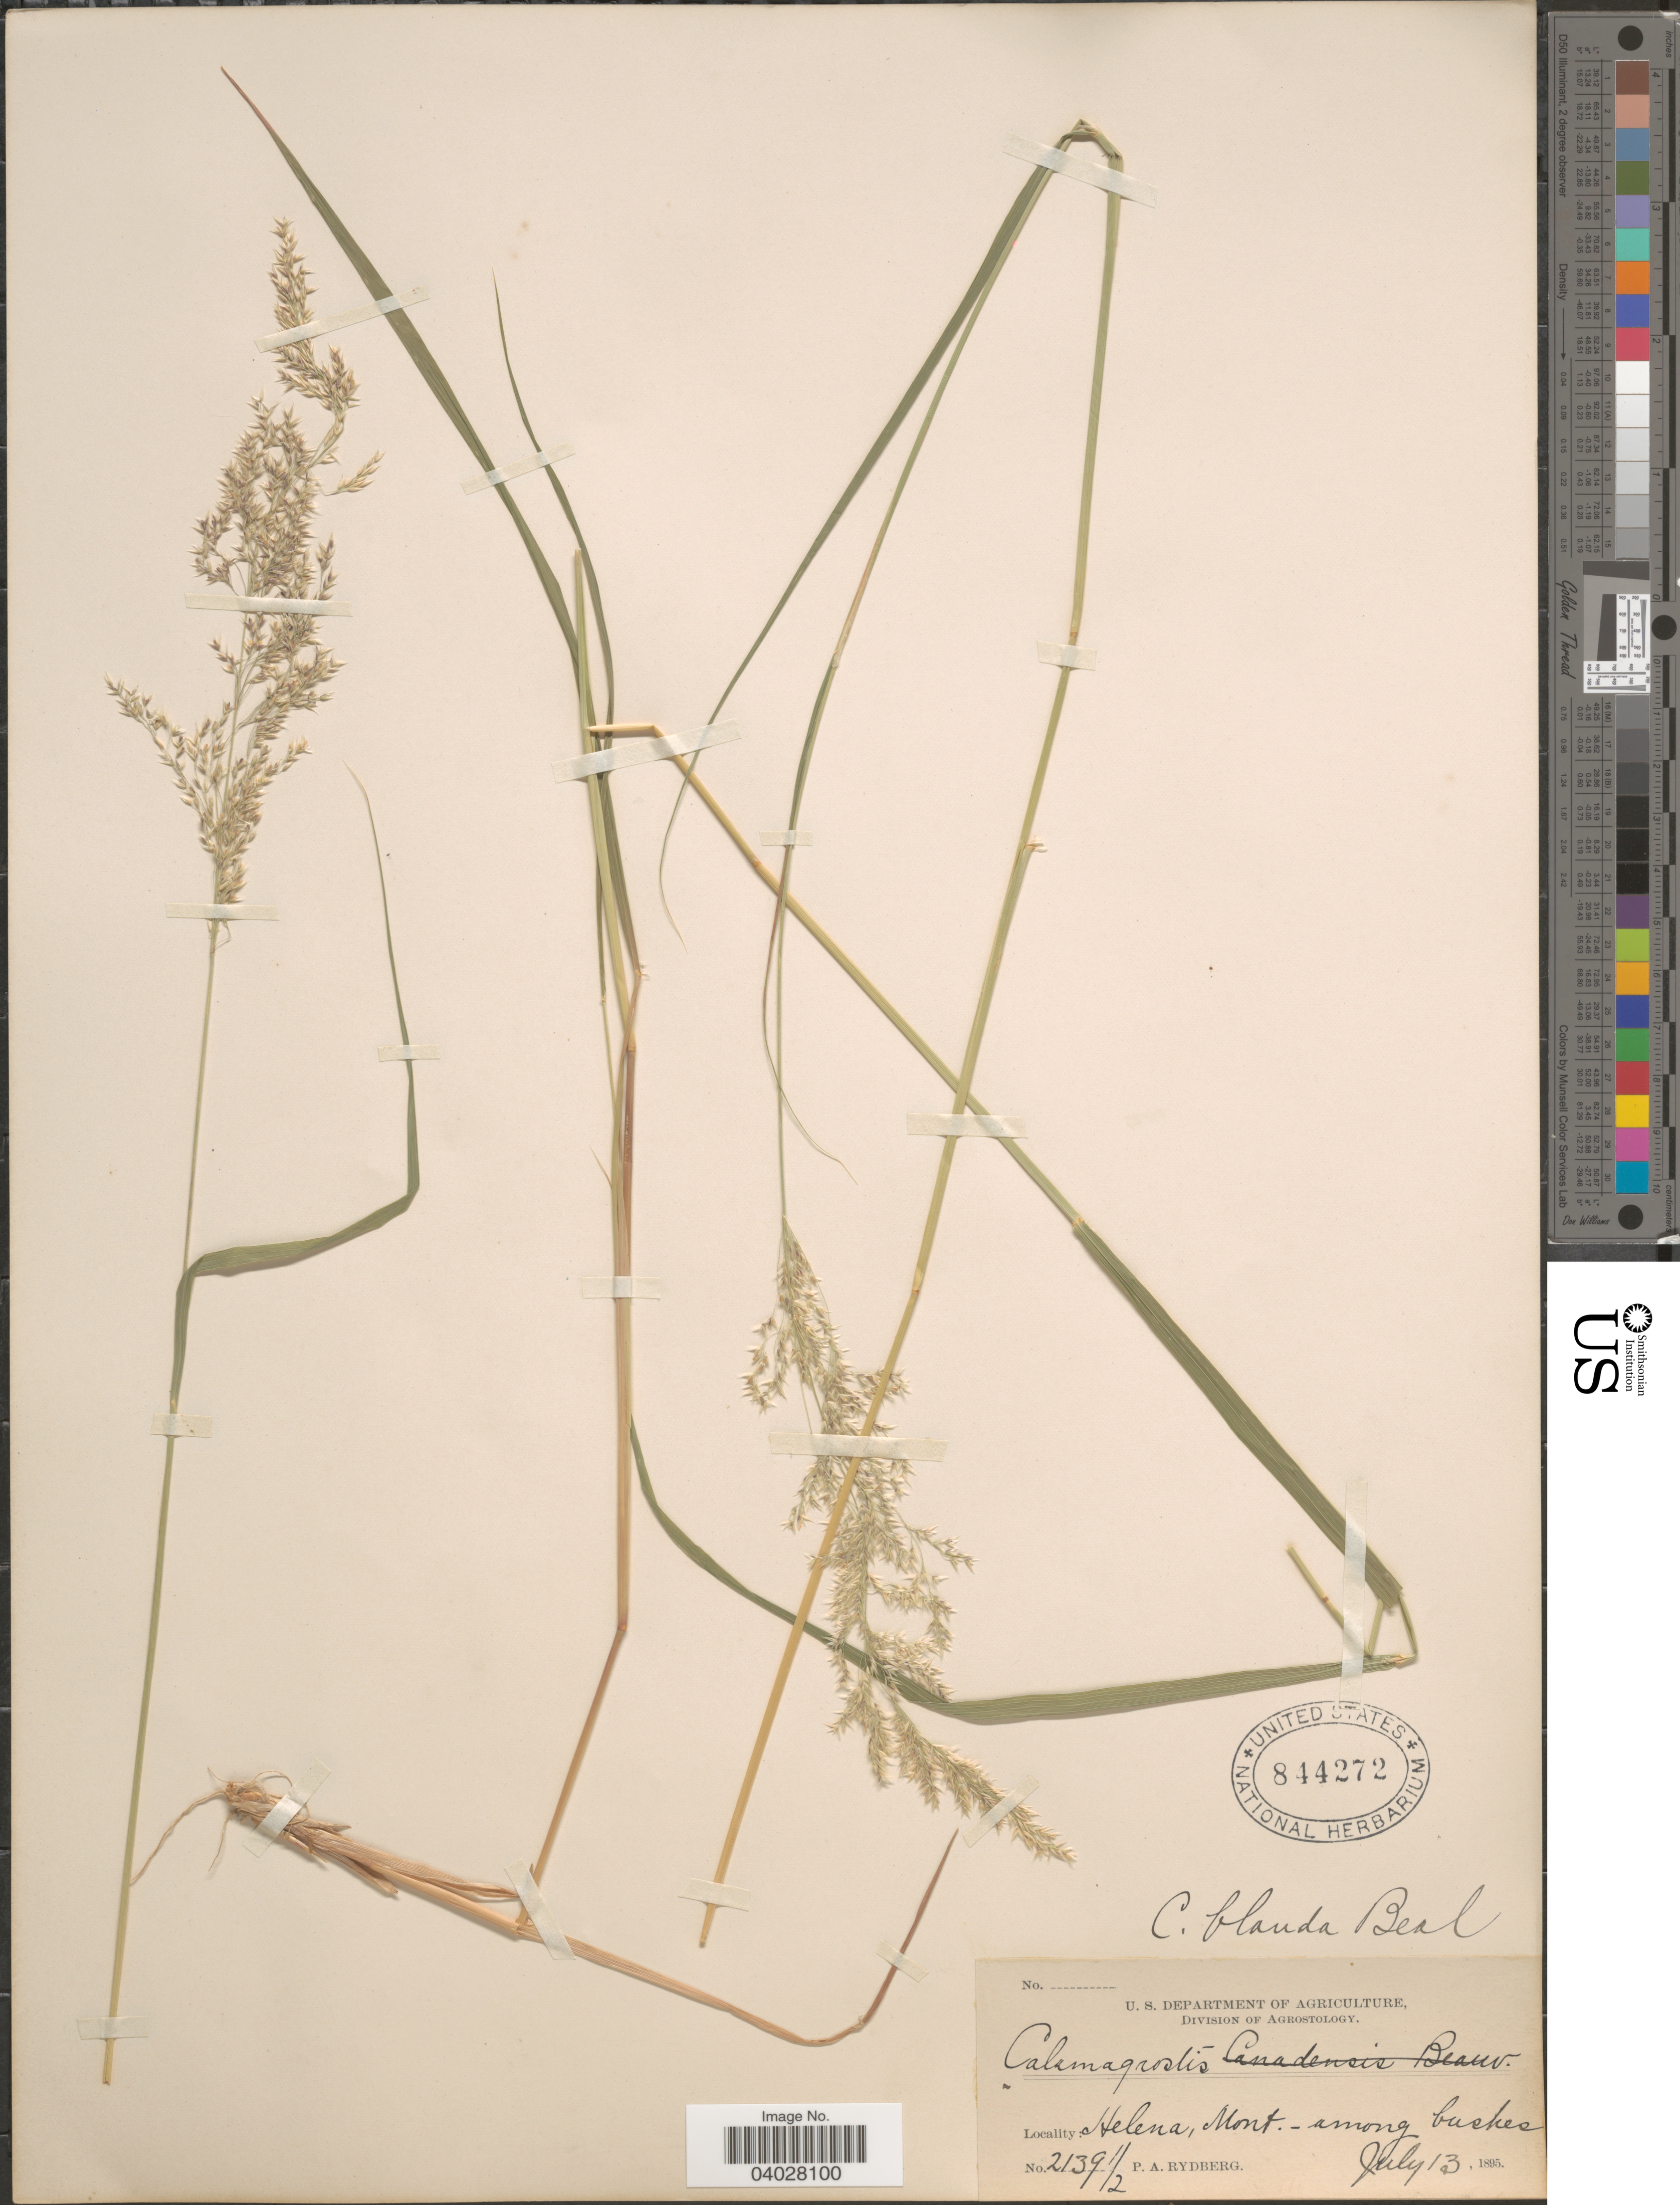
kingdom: Plantae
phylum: Tracheophyta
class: Liliopsida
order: Poales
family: Poaceae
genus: Calamagrostis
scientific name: Calamagrostis canadensis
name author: (Michx.) P. Beauv.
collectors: P. A. Rydberg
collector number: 2139½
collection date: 1895-07-13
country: United States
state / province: Montana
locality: Helena.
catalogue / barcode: US 844272